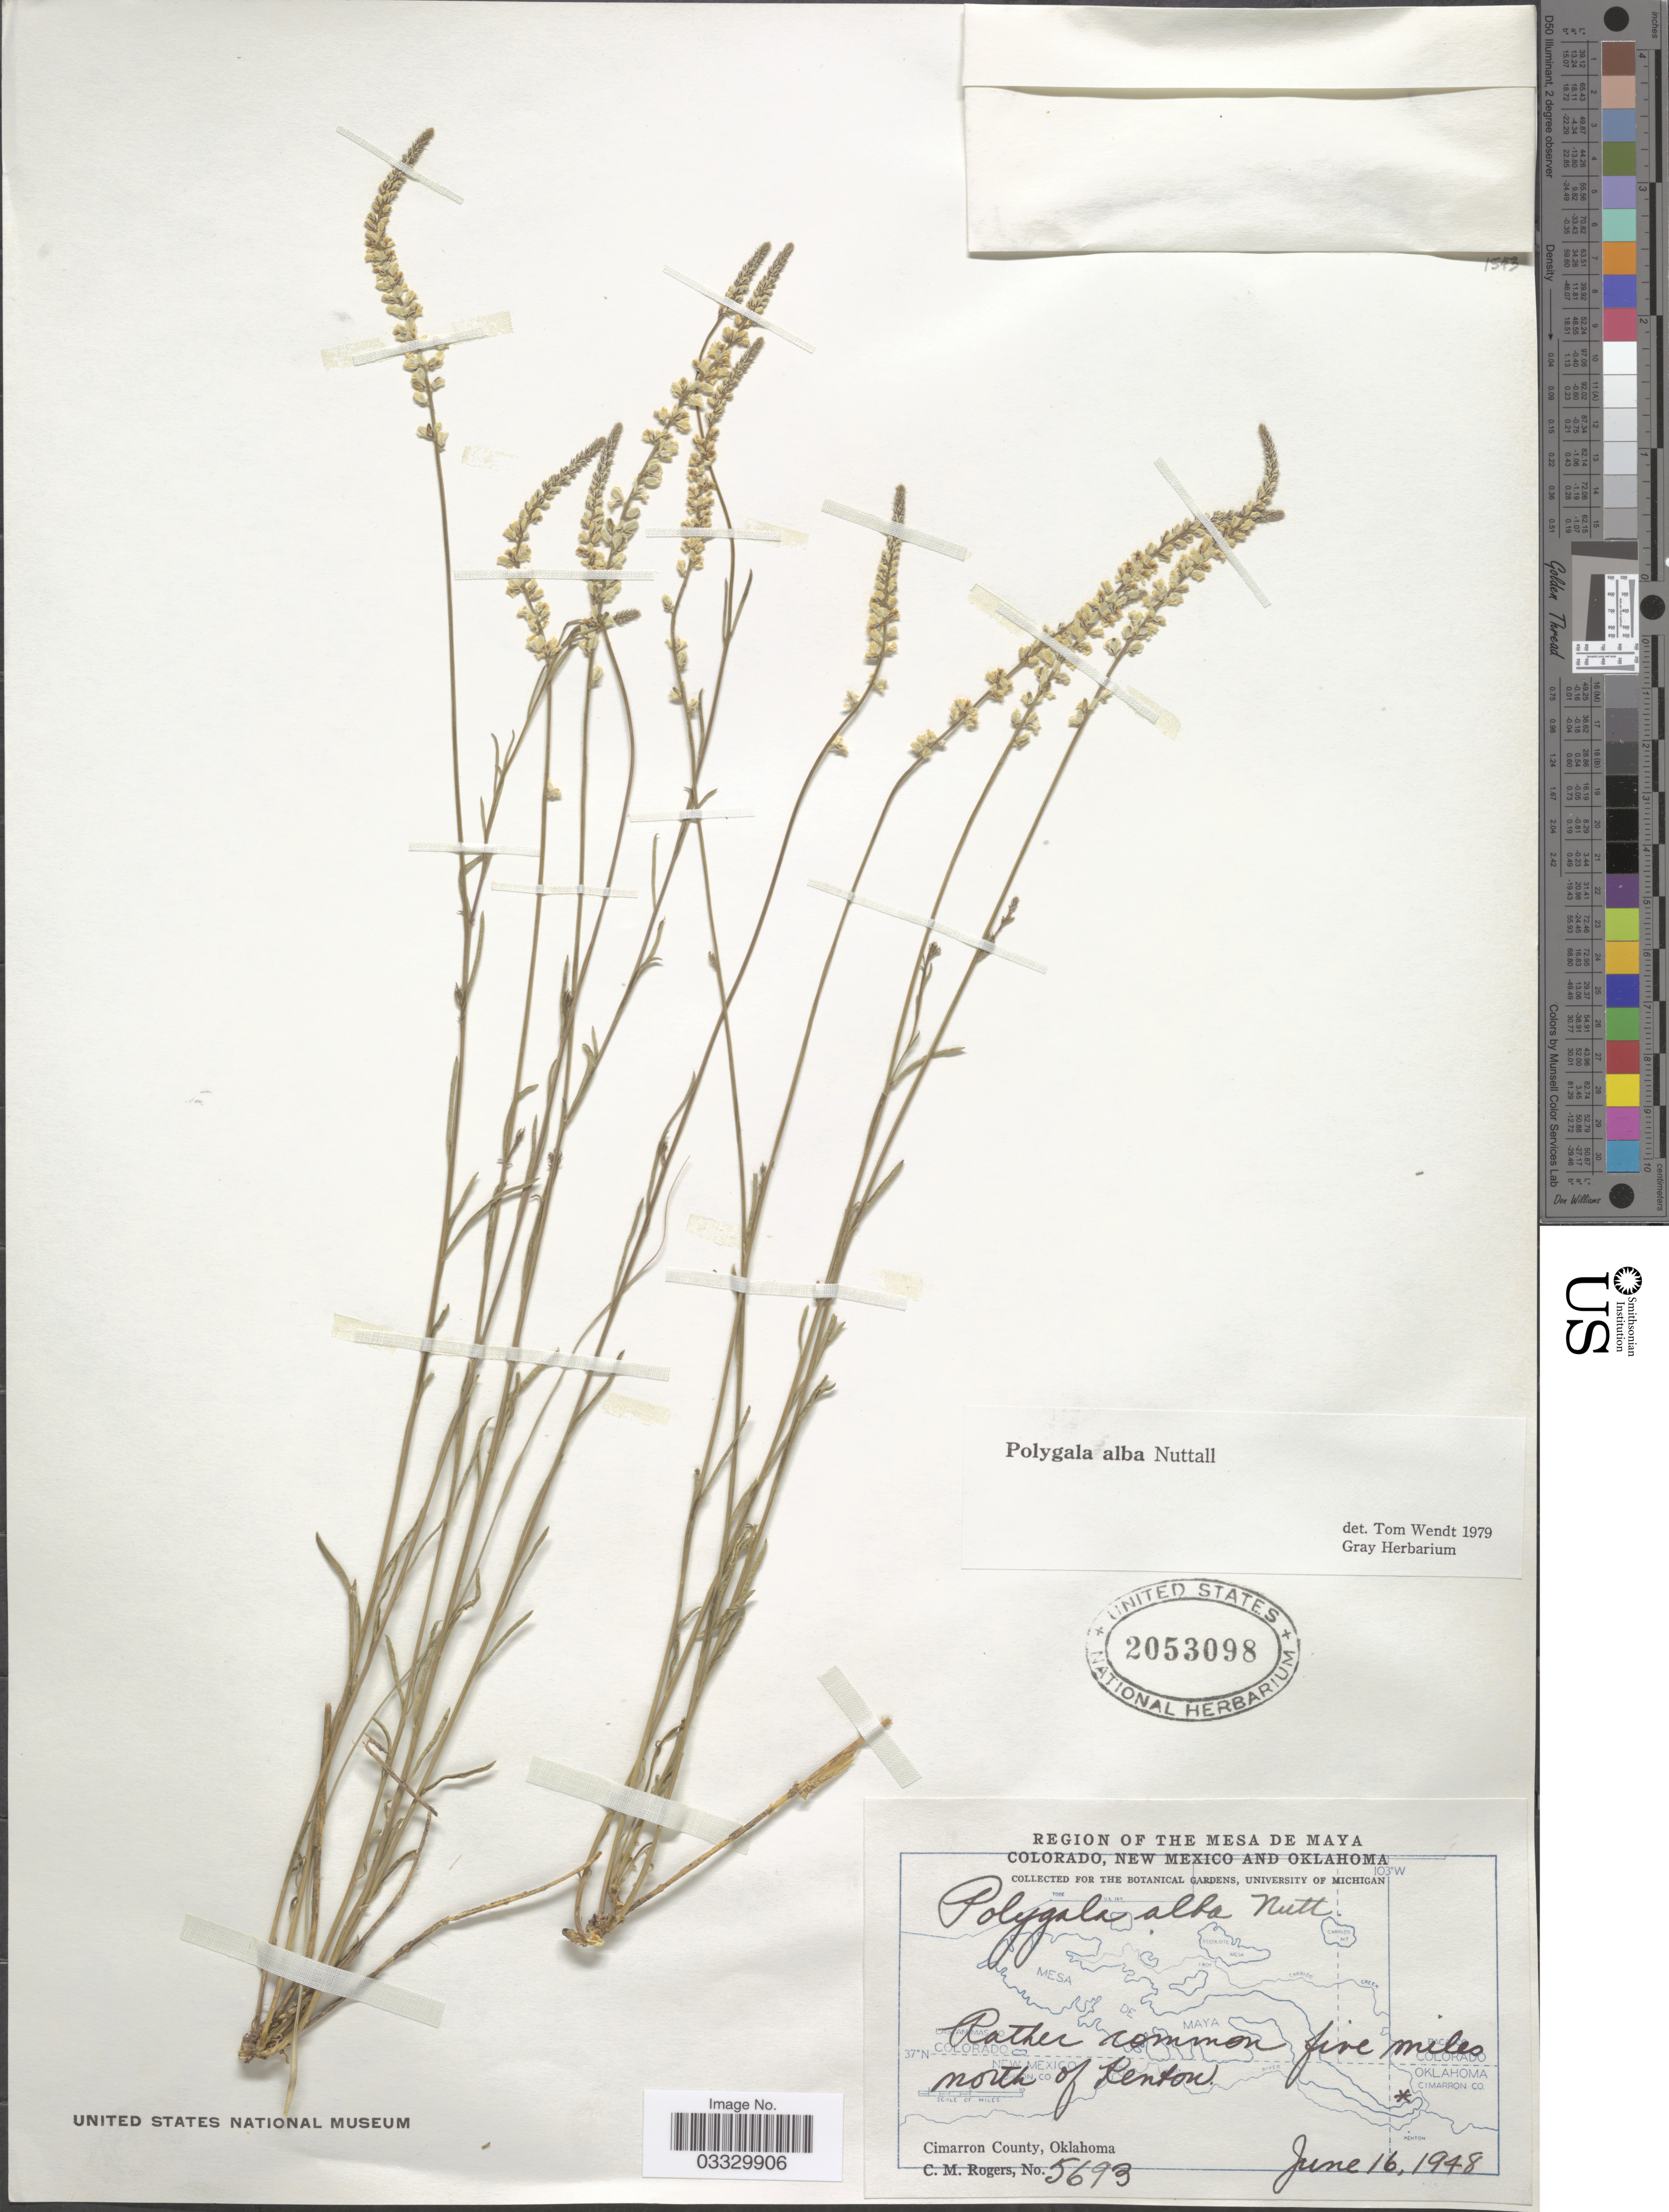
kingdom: Plantae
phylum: Tracheophyta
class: Magnoliopsida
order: Fabales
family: Polygalaceae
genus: Polygala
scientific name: Polygala alba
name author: Nutt.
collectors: C. M. Rogers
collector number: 5693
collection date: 1948-06-16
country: United States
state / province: Oklahoma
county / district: Cimarron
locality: Rather common, five miles north of Kenton, Cimarron County.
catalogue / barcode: US 2053098